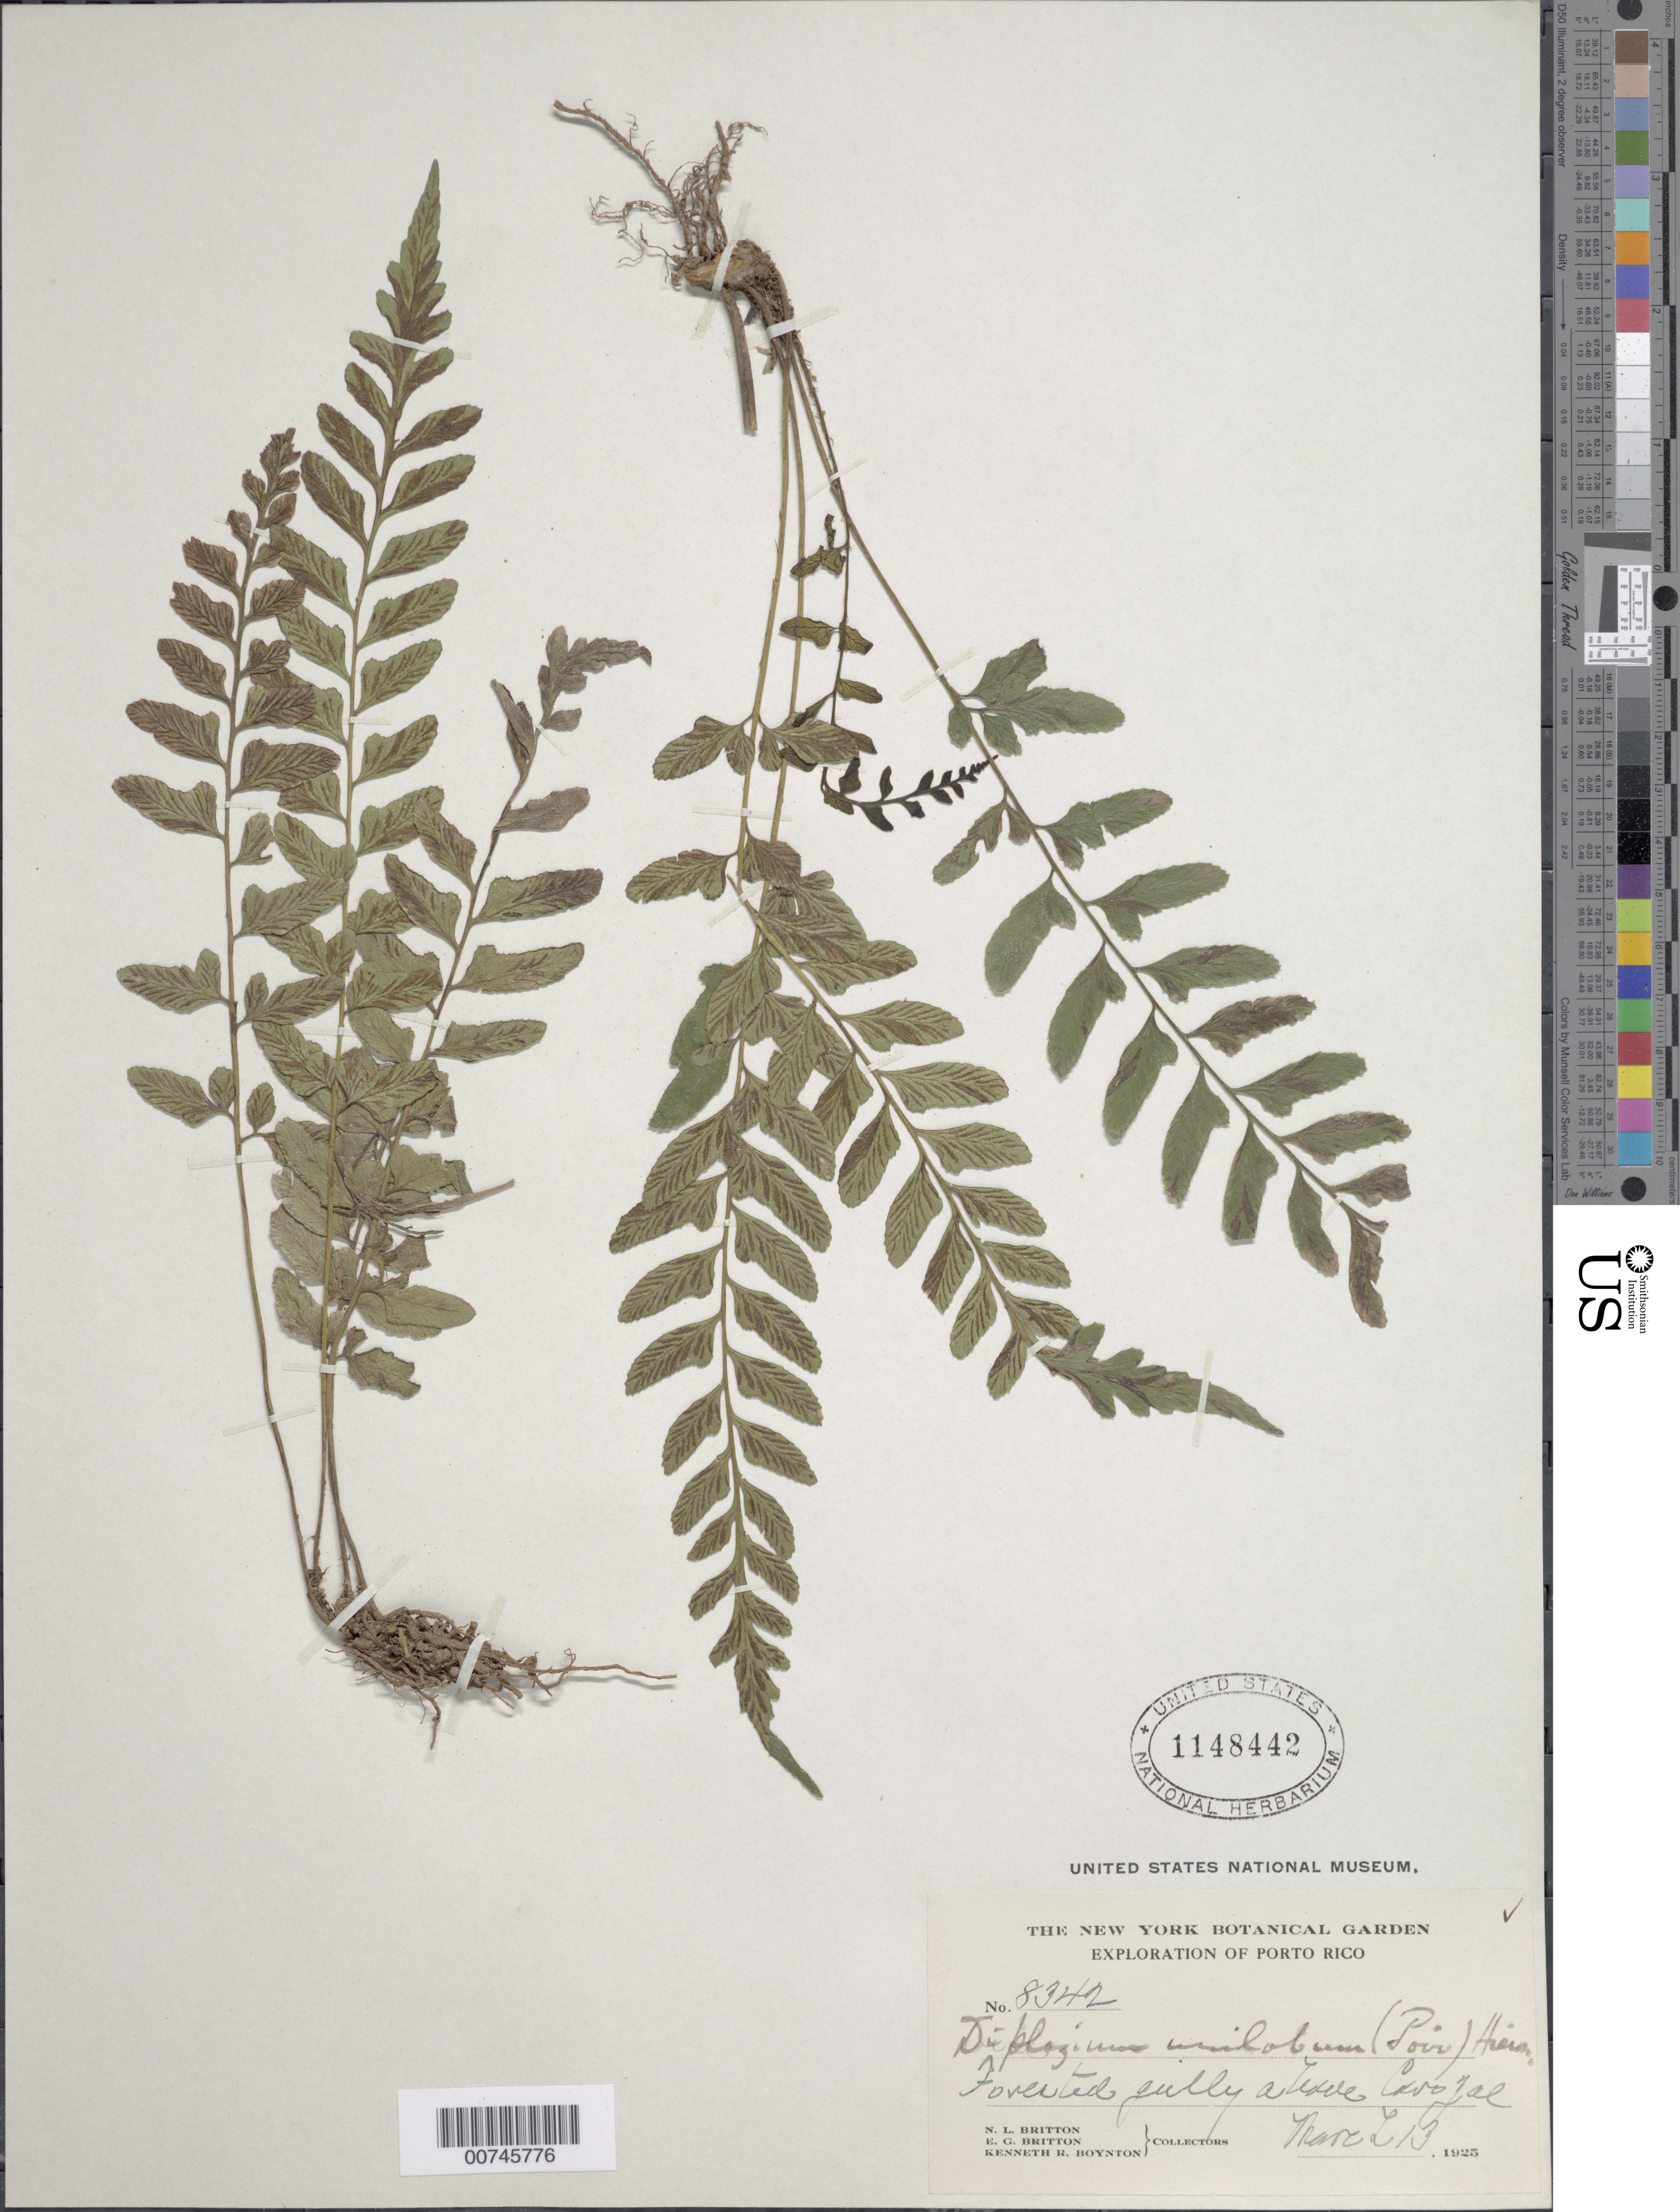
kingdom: Plantae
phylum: Tracheophyta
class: Polypodiopsida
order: Polypodiales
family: Athyriaceae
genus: Diplazium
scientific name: Diplazium unilobum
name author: (Poir.) Hieron.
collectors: N. Britton, E. G. Britton & K. Boyton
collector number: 8342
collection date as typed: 13 Mar 1925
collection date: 1925-03-13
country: Puerto Rico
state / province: Corozal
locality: Above Corozal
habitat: Forested gully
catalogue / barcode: US 1148442